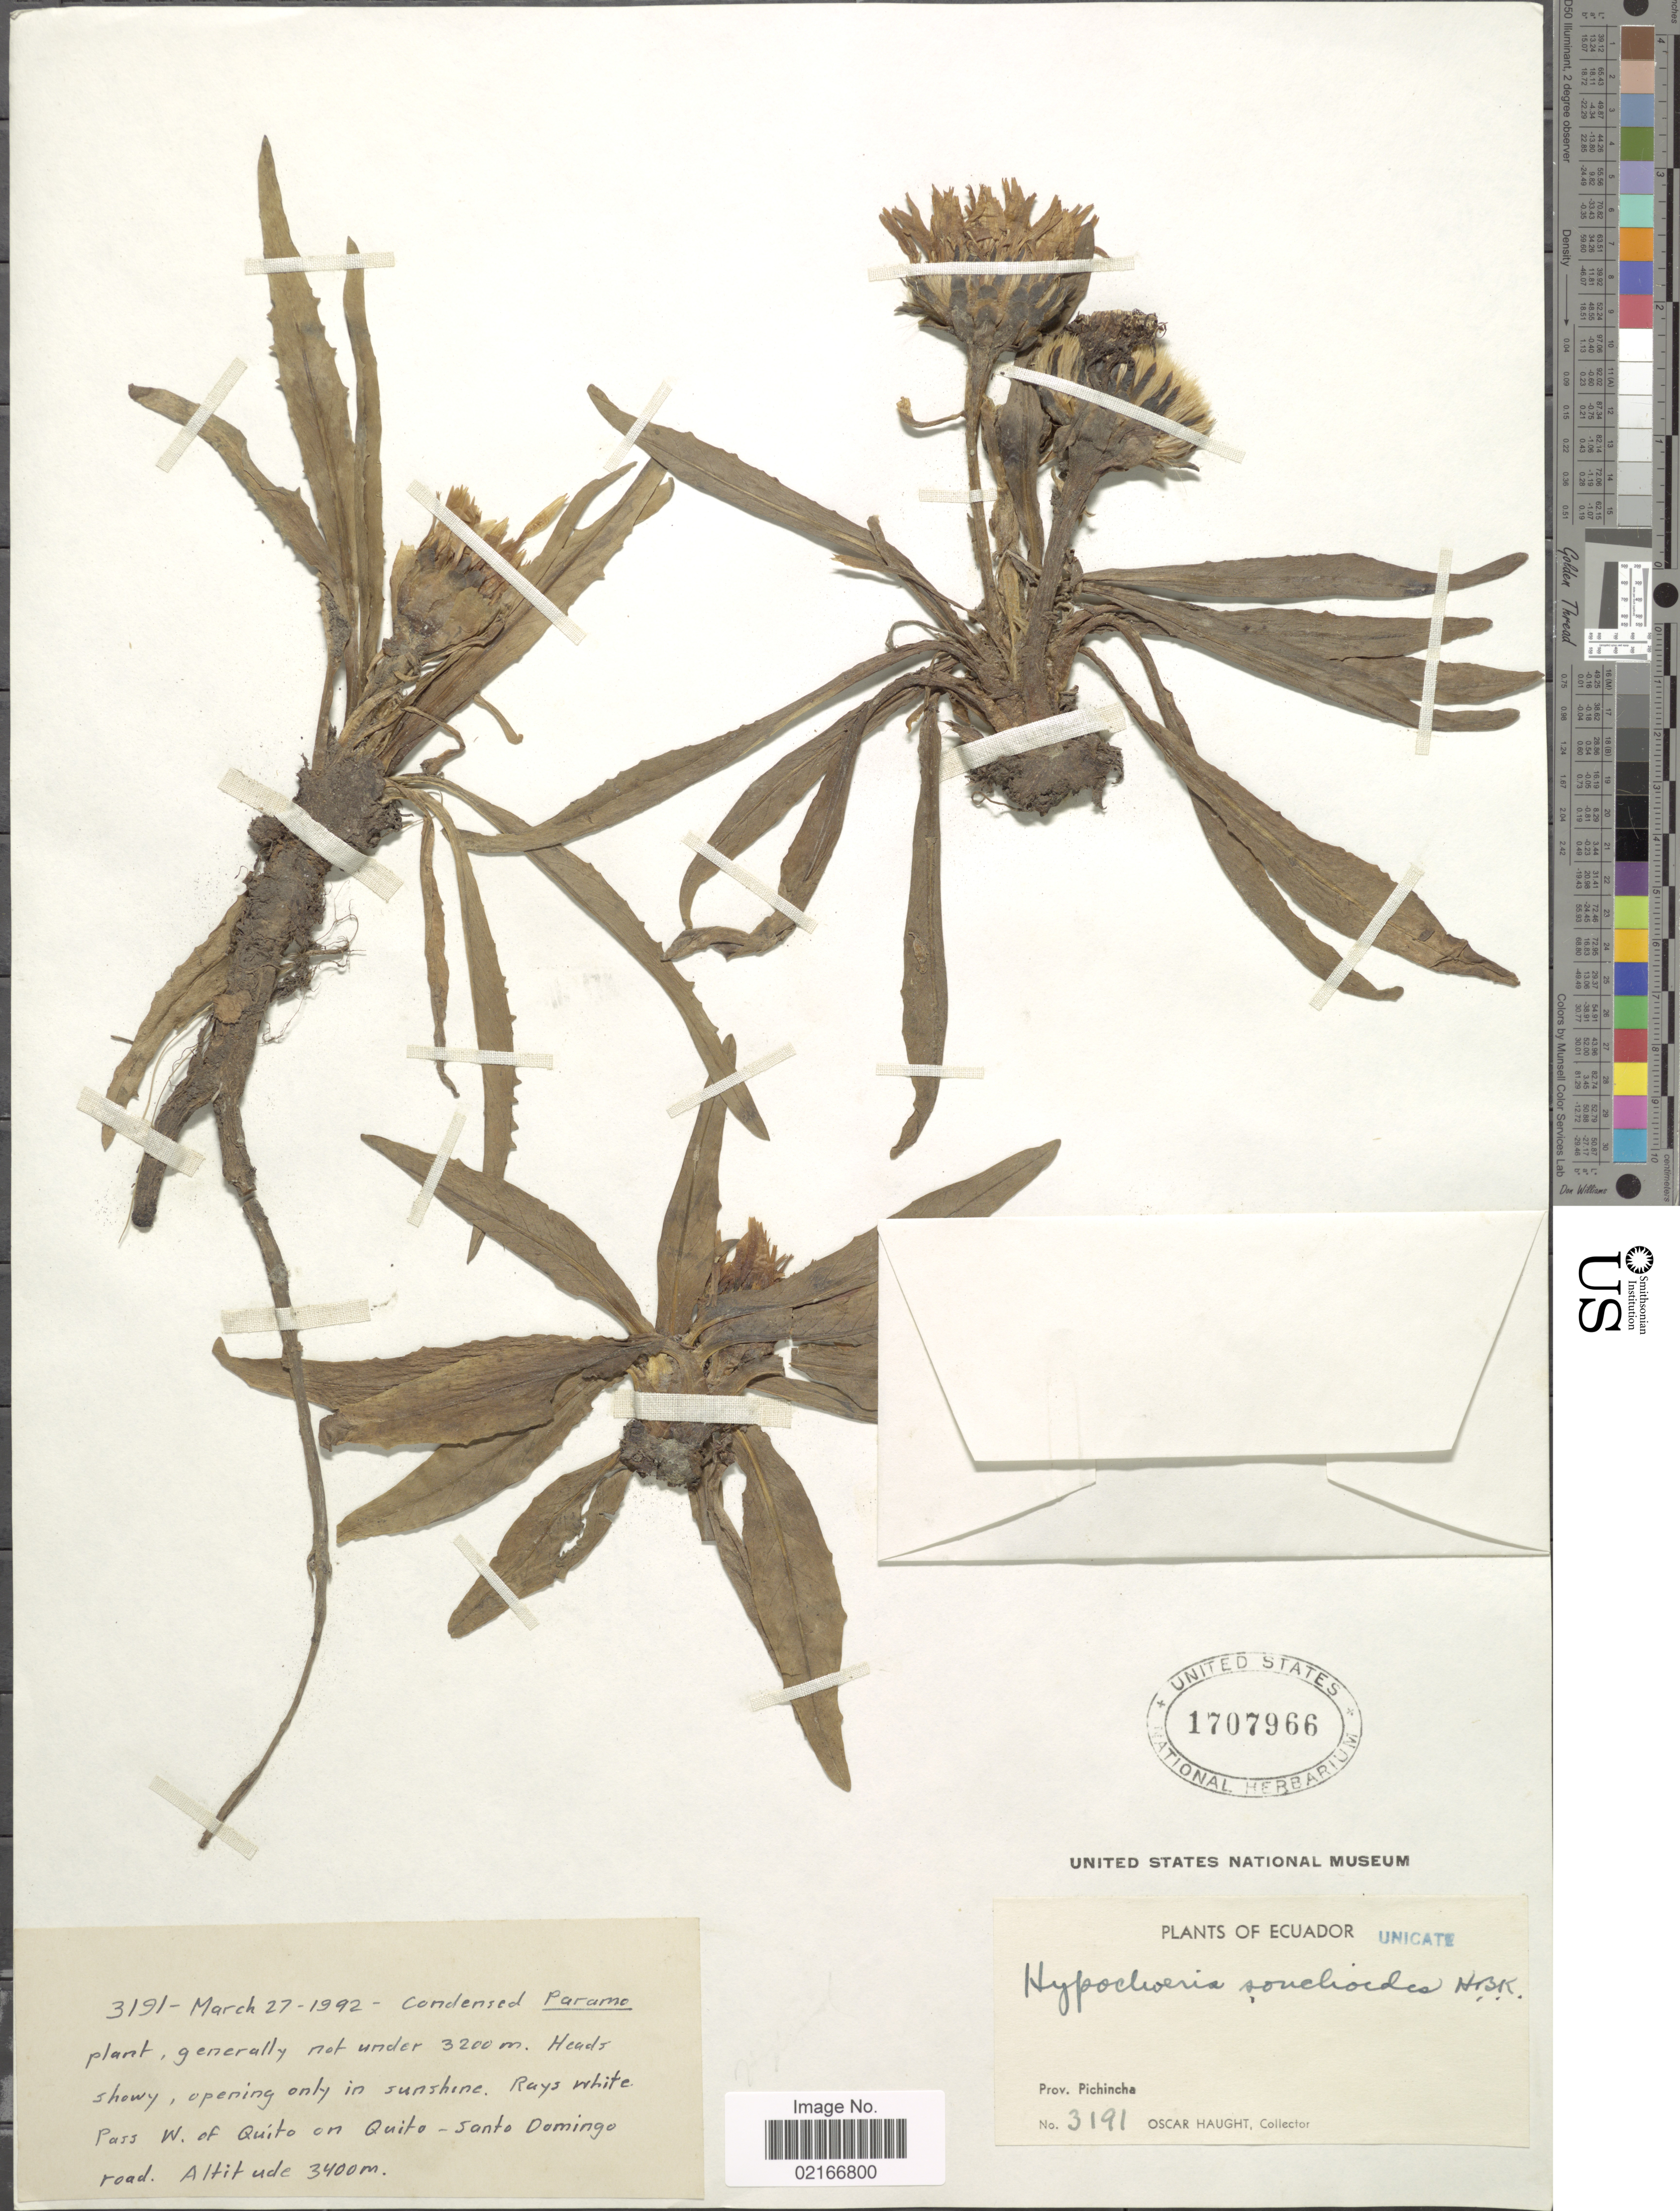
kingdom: Plantae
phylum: Tracheophyta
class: Magnoliopsida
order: Asterales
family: Asteraceae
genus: Hypochaeris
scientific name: Hypochaeris sessiliflora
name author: Kunth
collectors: O. Haught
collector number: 3191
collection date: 1992-03-27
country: Ecuador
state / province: Pichincha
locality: W. of Quito on Quito-Santo Domingo road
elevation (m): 3400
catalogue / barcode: US 1707966